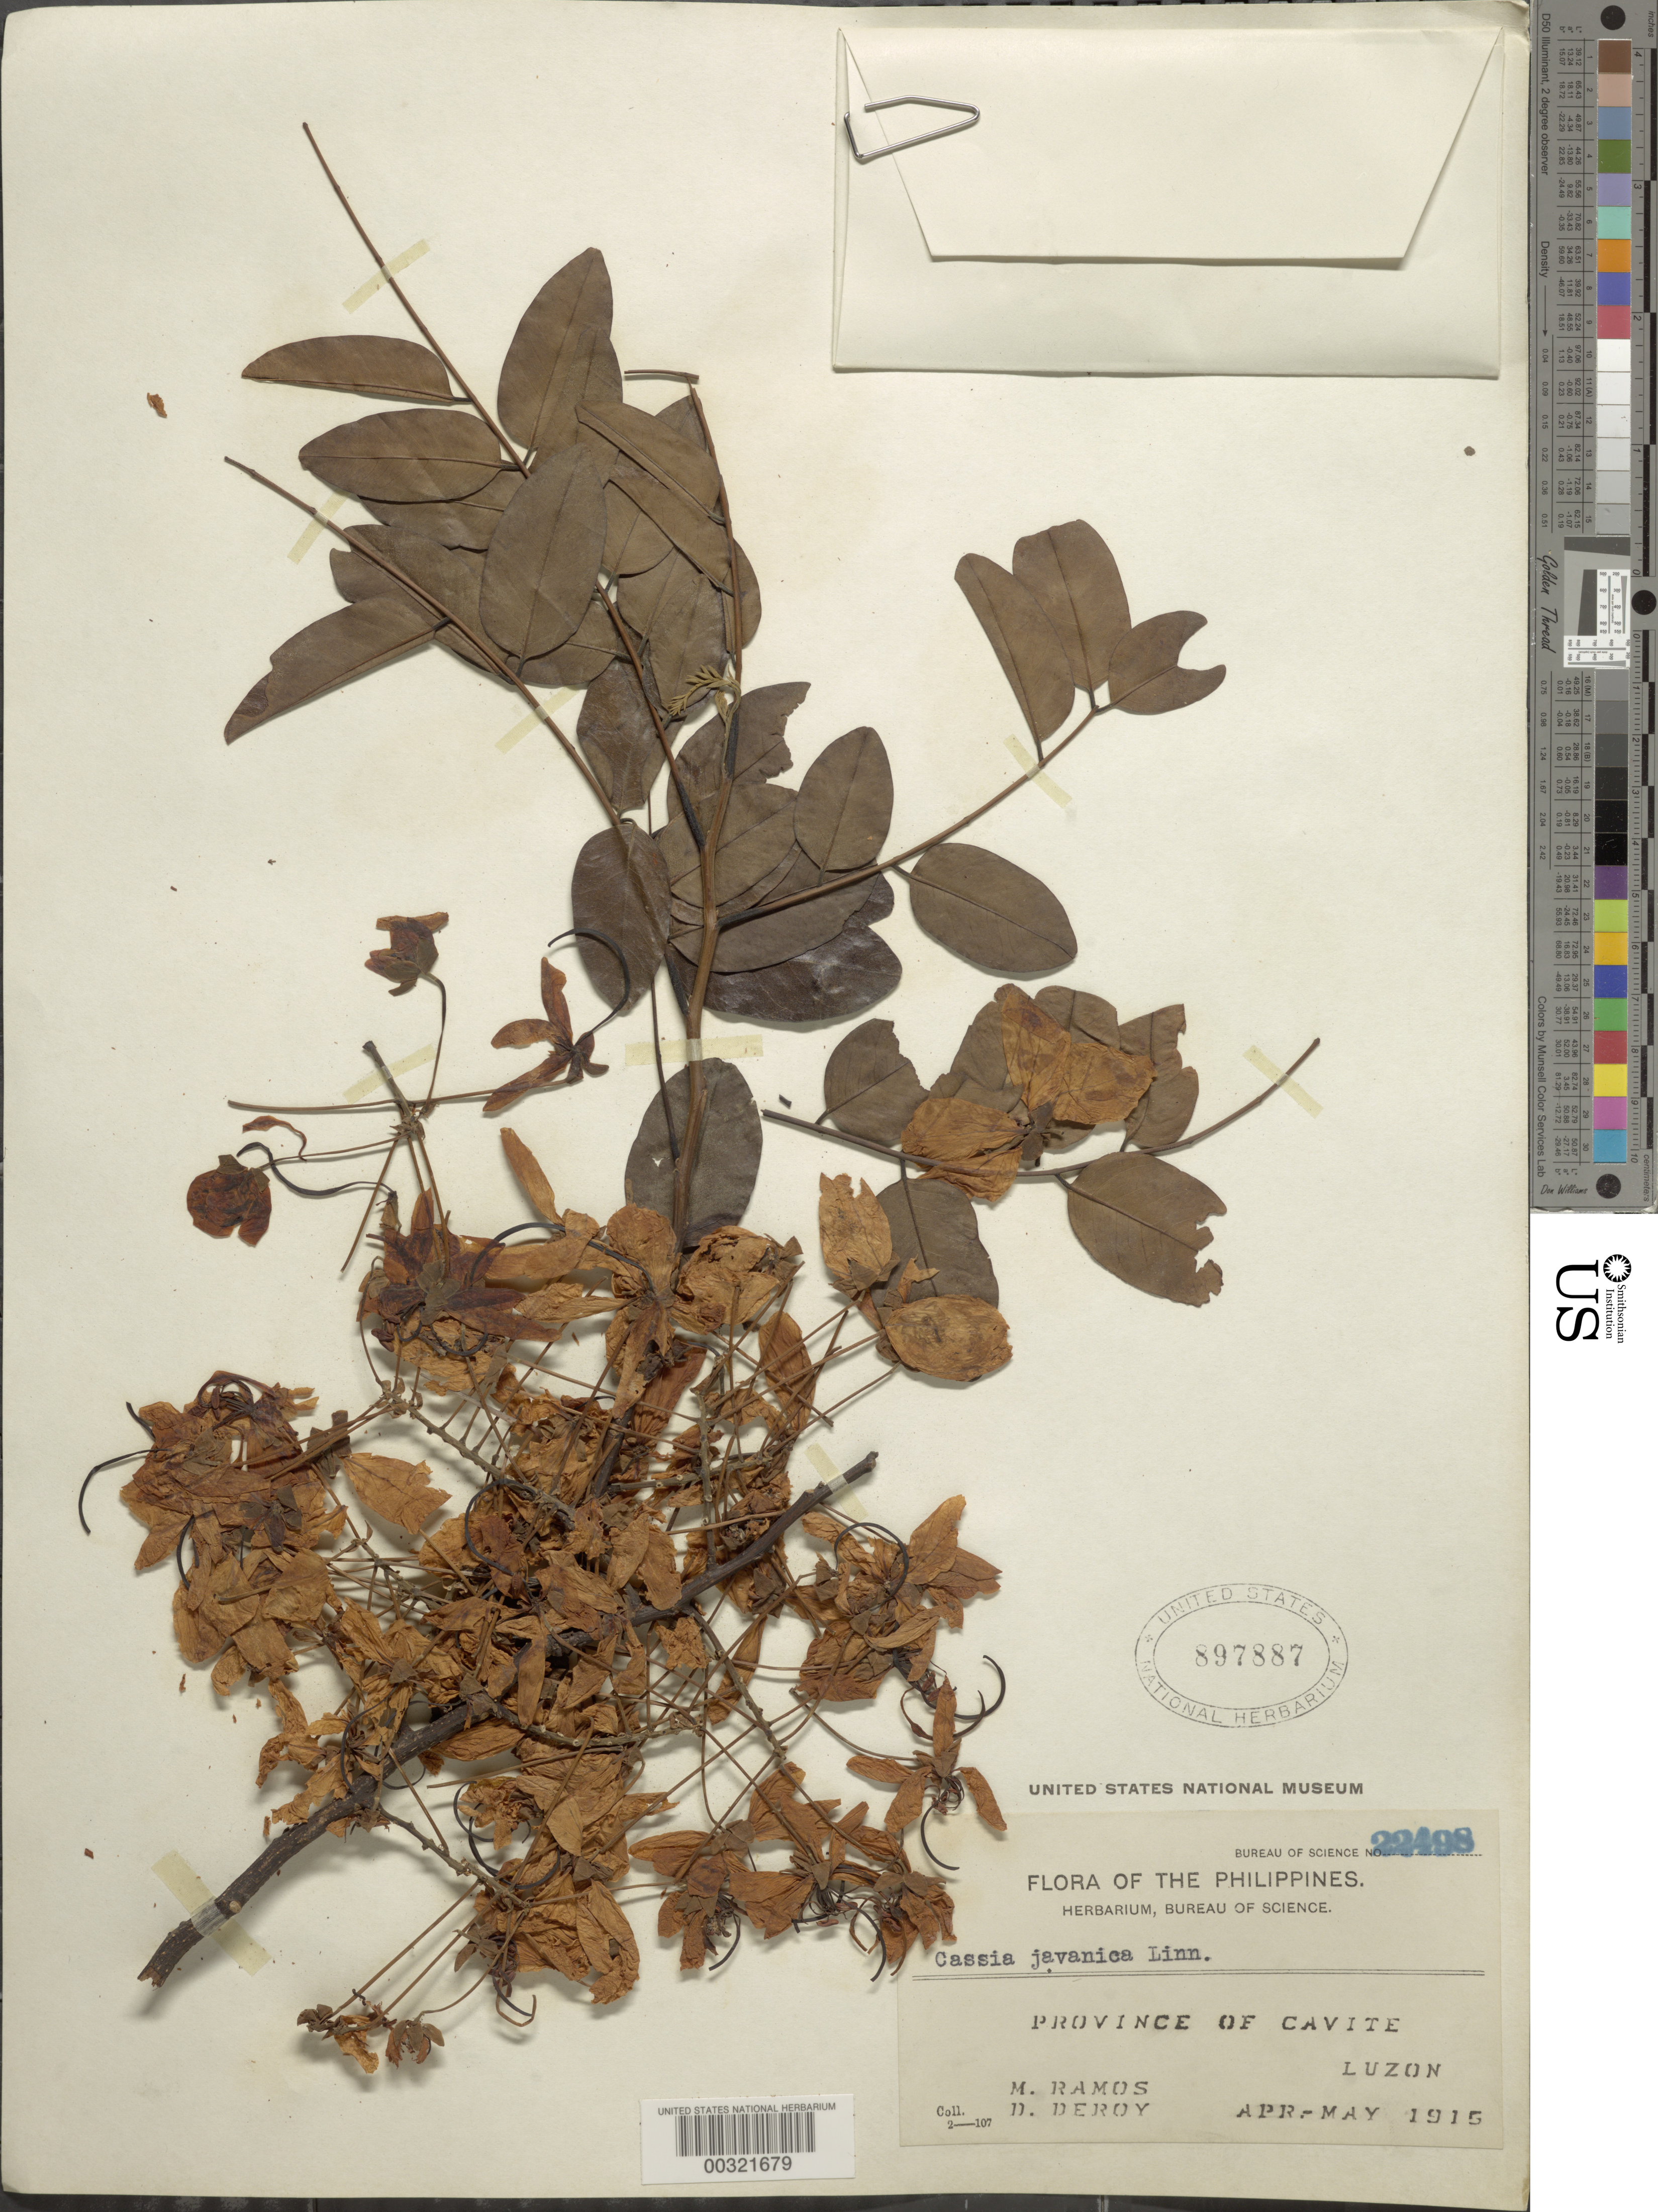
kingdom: Plantae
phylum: Tracheophyta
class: Magnoliopsida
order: Fabales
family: Fabaceae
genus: Cassia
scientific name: Cassia javanica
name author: L.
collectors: M. Ramos & D. Deroy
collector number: Bureau Of Science No. 22498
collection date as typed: Apr 1915 to -- May 1915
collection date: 1915-04/1915-05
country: Philippines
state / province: Calabarzon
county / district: Cavite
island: Luzon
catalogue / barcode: US 897887